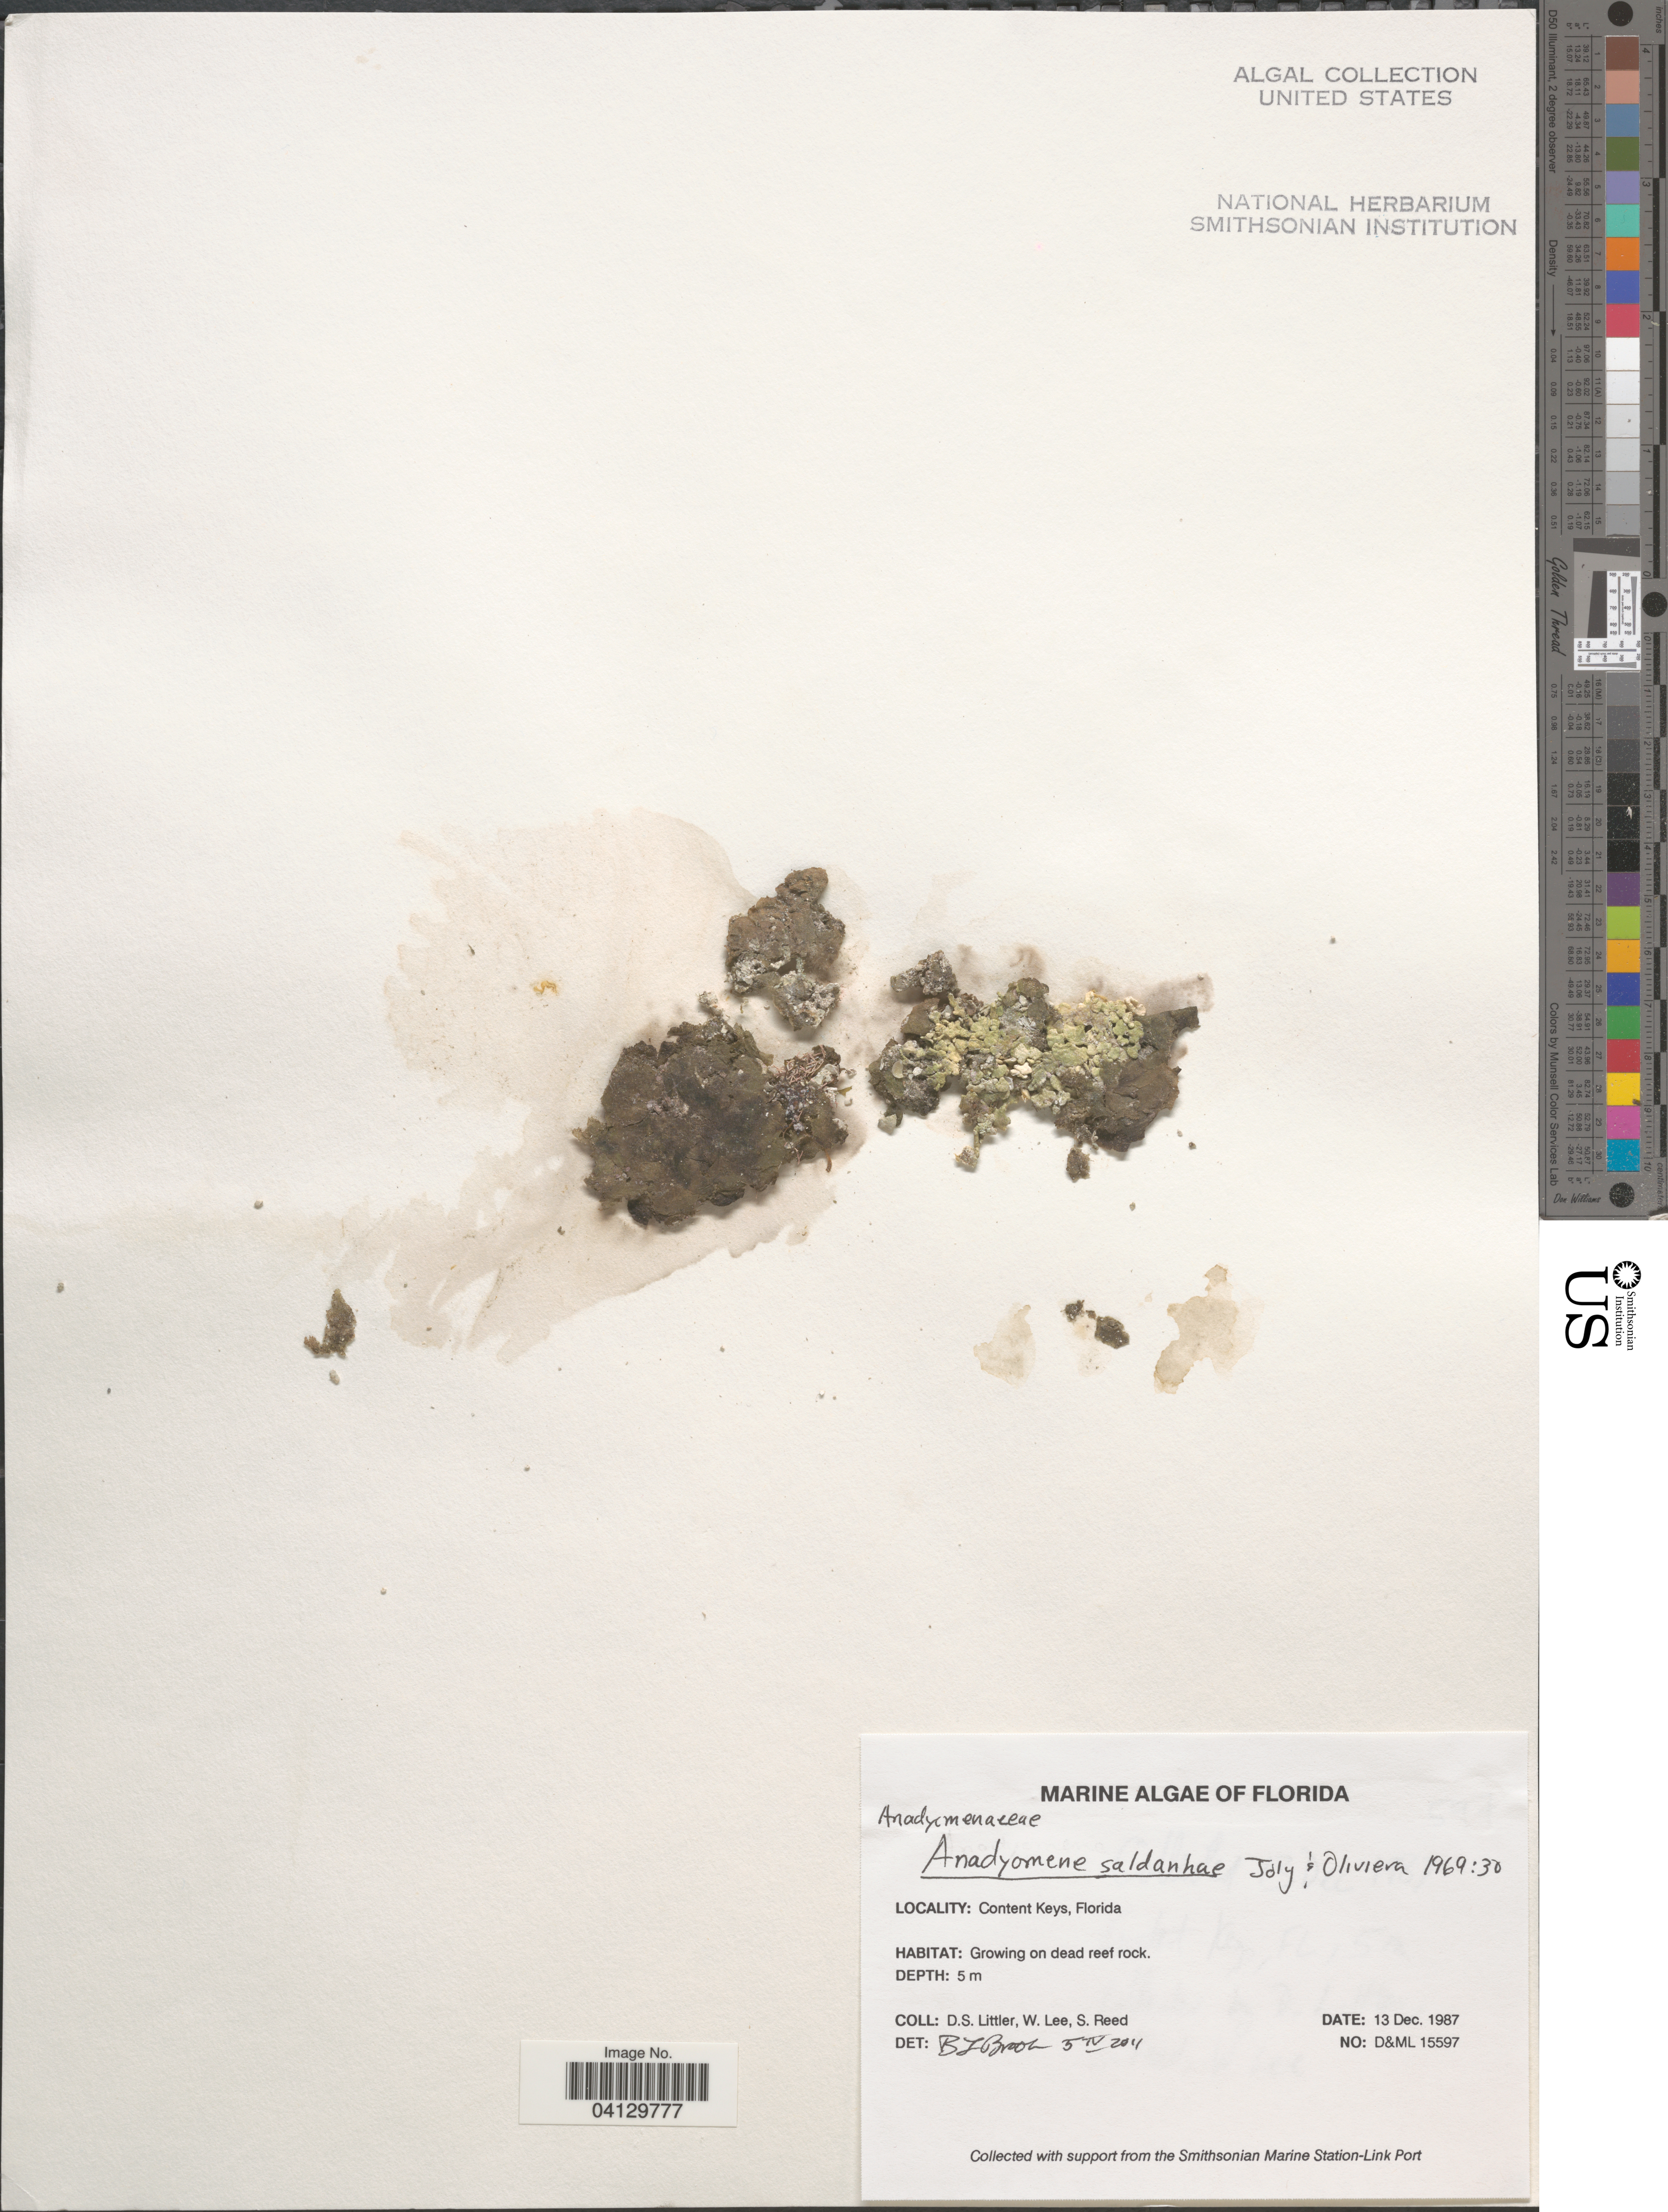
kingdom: Plantae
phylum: Chlorophyta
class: Ulvophyceae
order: Cladophorales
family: Anadyomenaceae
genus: Anadyomene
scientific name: Anadyomene saldanhae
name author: A.B. Joly & E.C. Oliveira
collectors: D. S. Littler, W. Lee & S. Reed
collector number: D&ML15597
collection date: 1987-12-13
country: United States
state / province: Florida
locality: Content Keys.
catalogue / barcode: US 329111